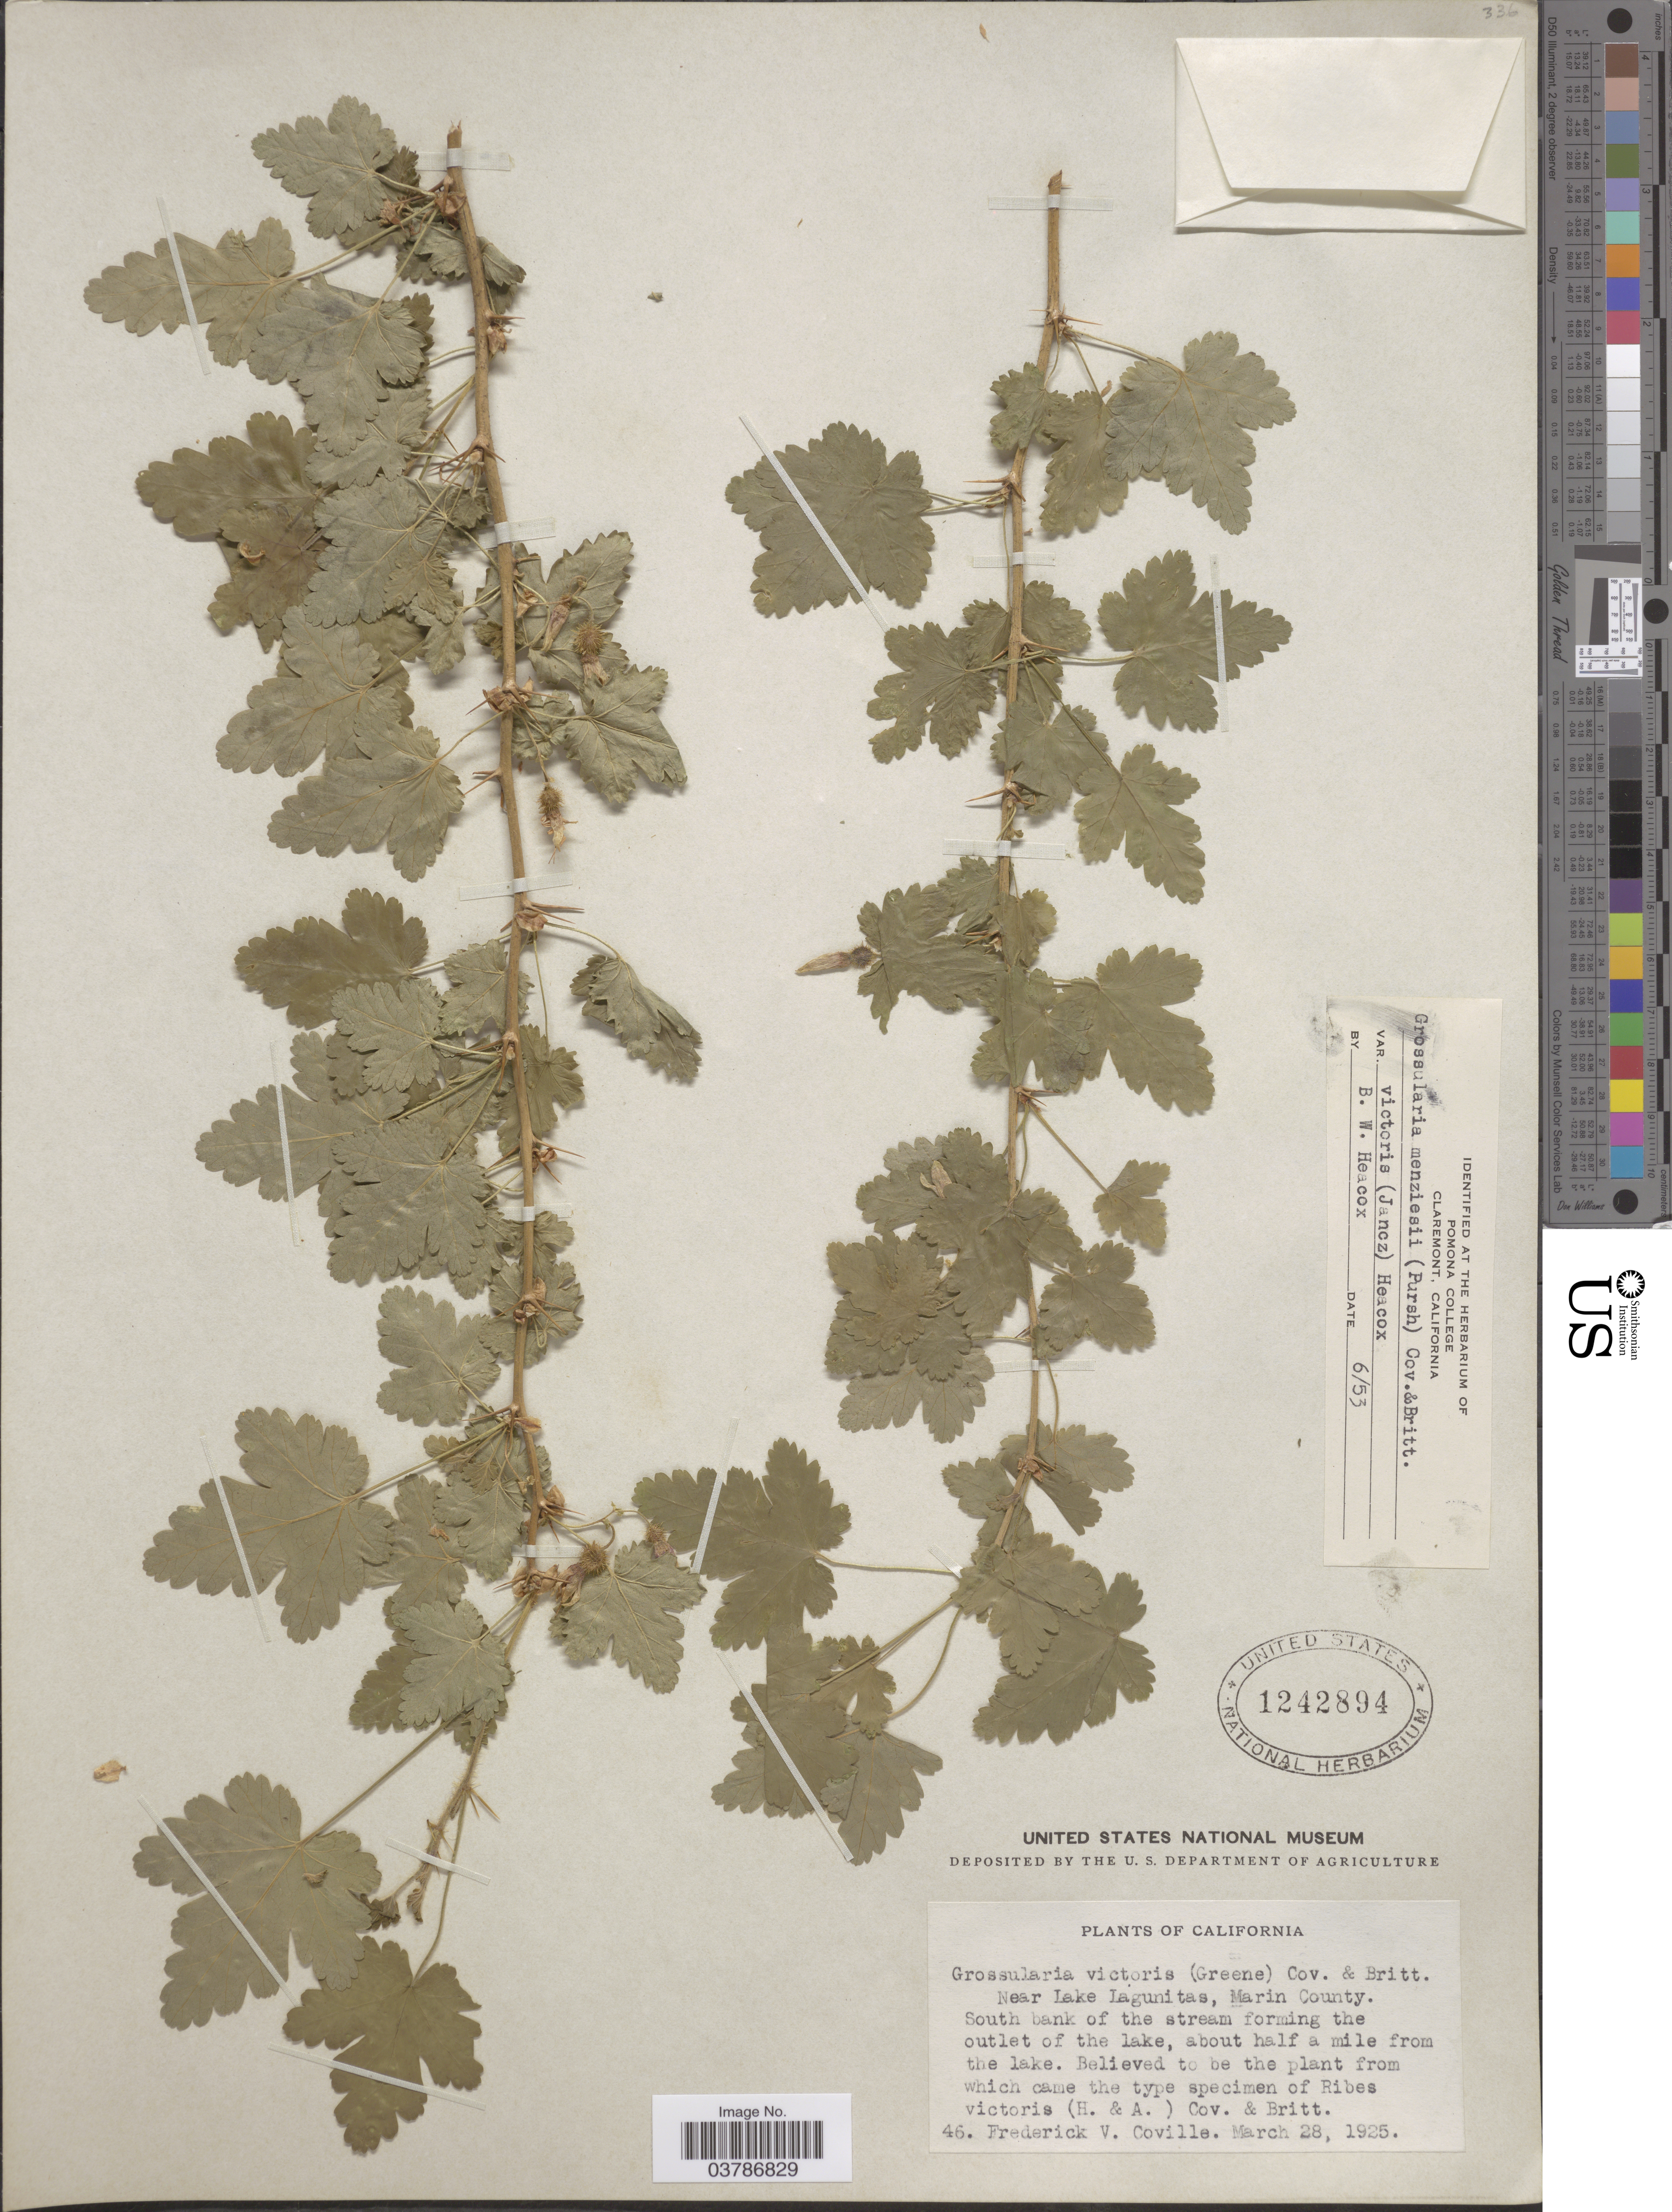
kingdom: Plantae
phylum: Tracheophyta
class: Magnoliopsida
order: Saxifragales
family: Grossulariaceae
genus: Ribes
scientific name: Ribes victoris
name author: Greene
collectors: F. V. Coville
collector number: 46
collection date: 1925-03-28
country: United States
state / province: California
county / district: Marin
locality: Near Lake Lagunitas, Marin County. South bank of the stream forming the outlet of the lake, about a half a mile from the lake.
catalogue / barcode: US 1242894